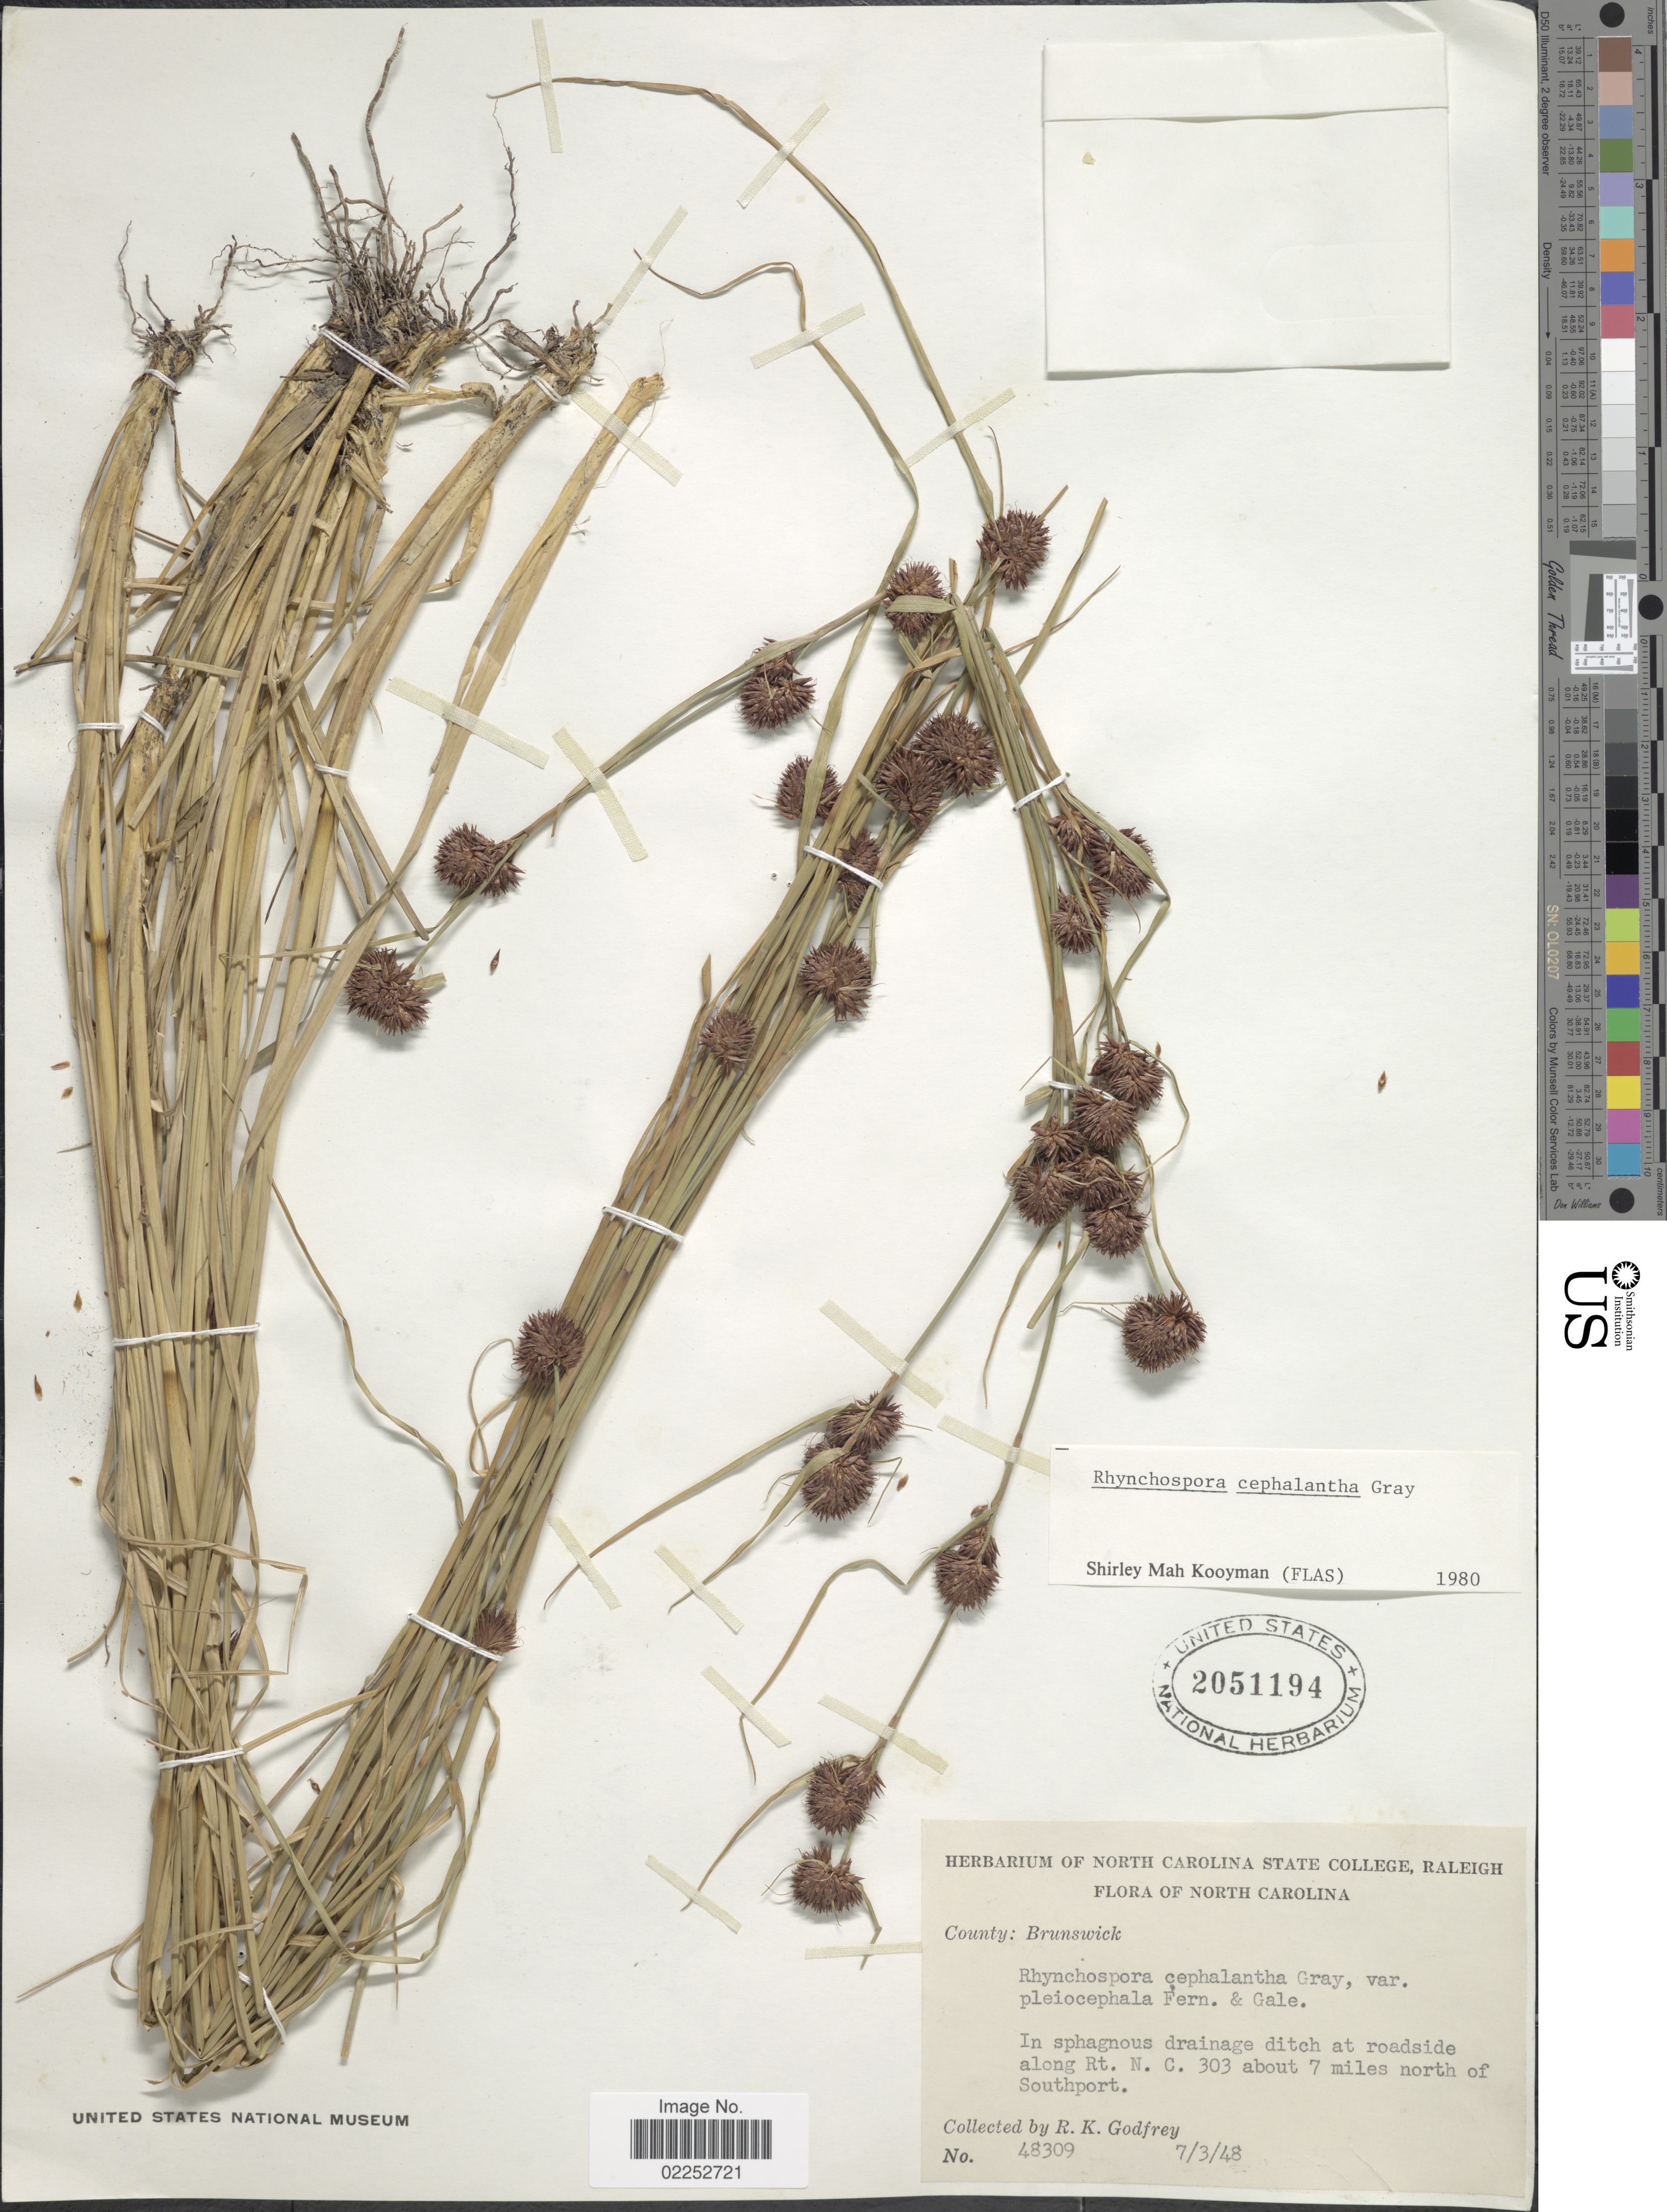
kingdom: Plantae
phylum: Tracheophyta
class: Liliopsida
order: Poales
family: Cyperaceae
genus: Rhynchospora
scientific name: Rhynchospora cephalantha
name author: A. Gray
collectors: R. K. Godfrey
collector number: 48309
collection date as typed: Transcribed d/m/y: 3/7/48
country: United States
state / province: North Carolina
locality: County: Brunswick. along Rt. N. C. 303 about 7 miles north of Southport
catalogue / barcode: US 2051194